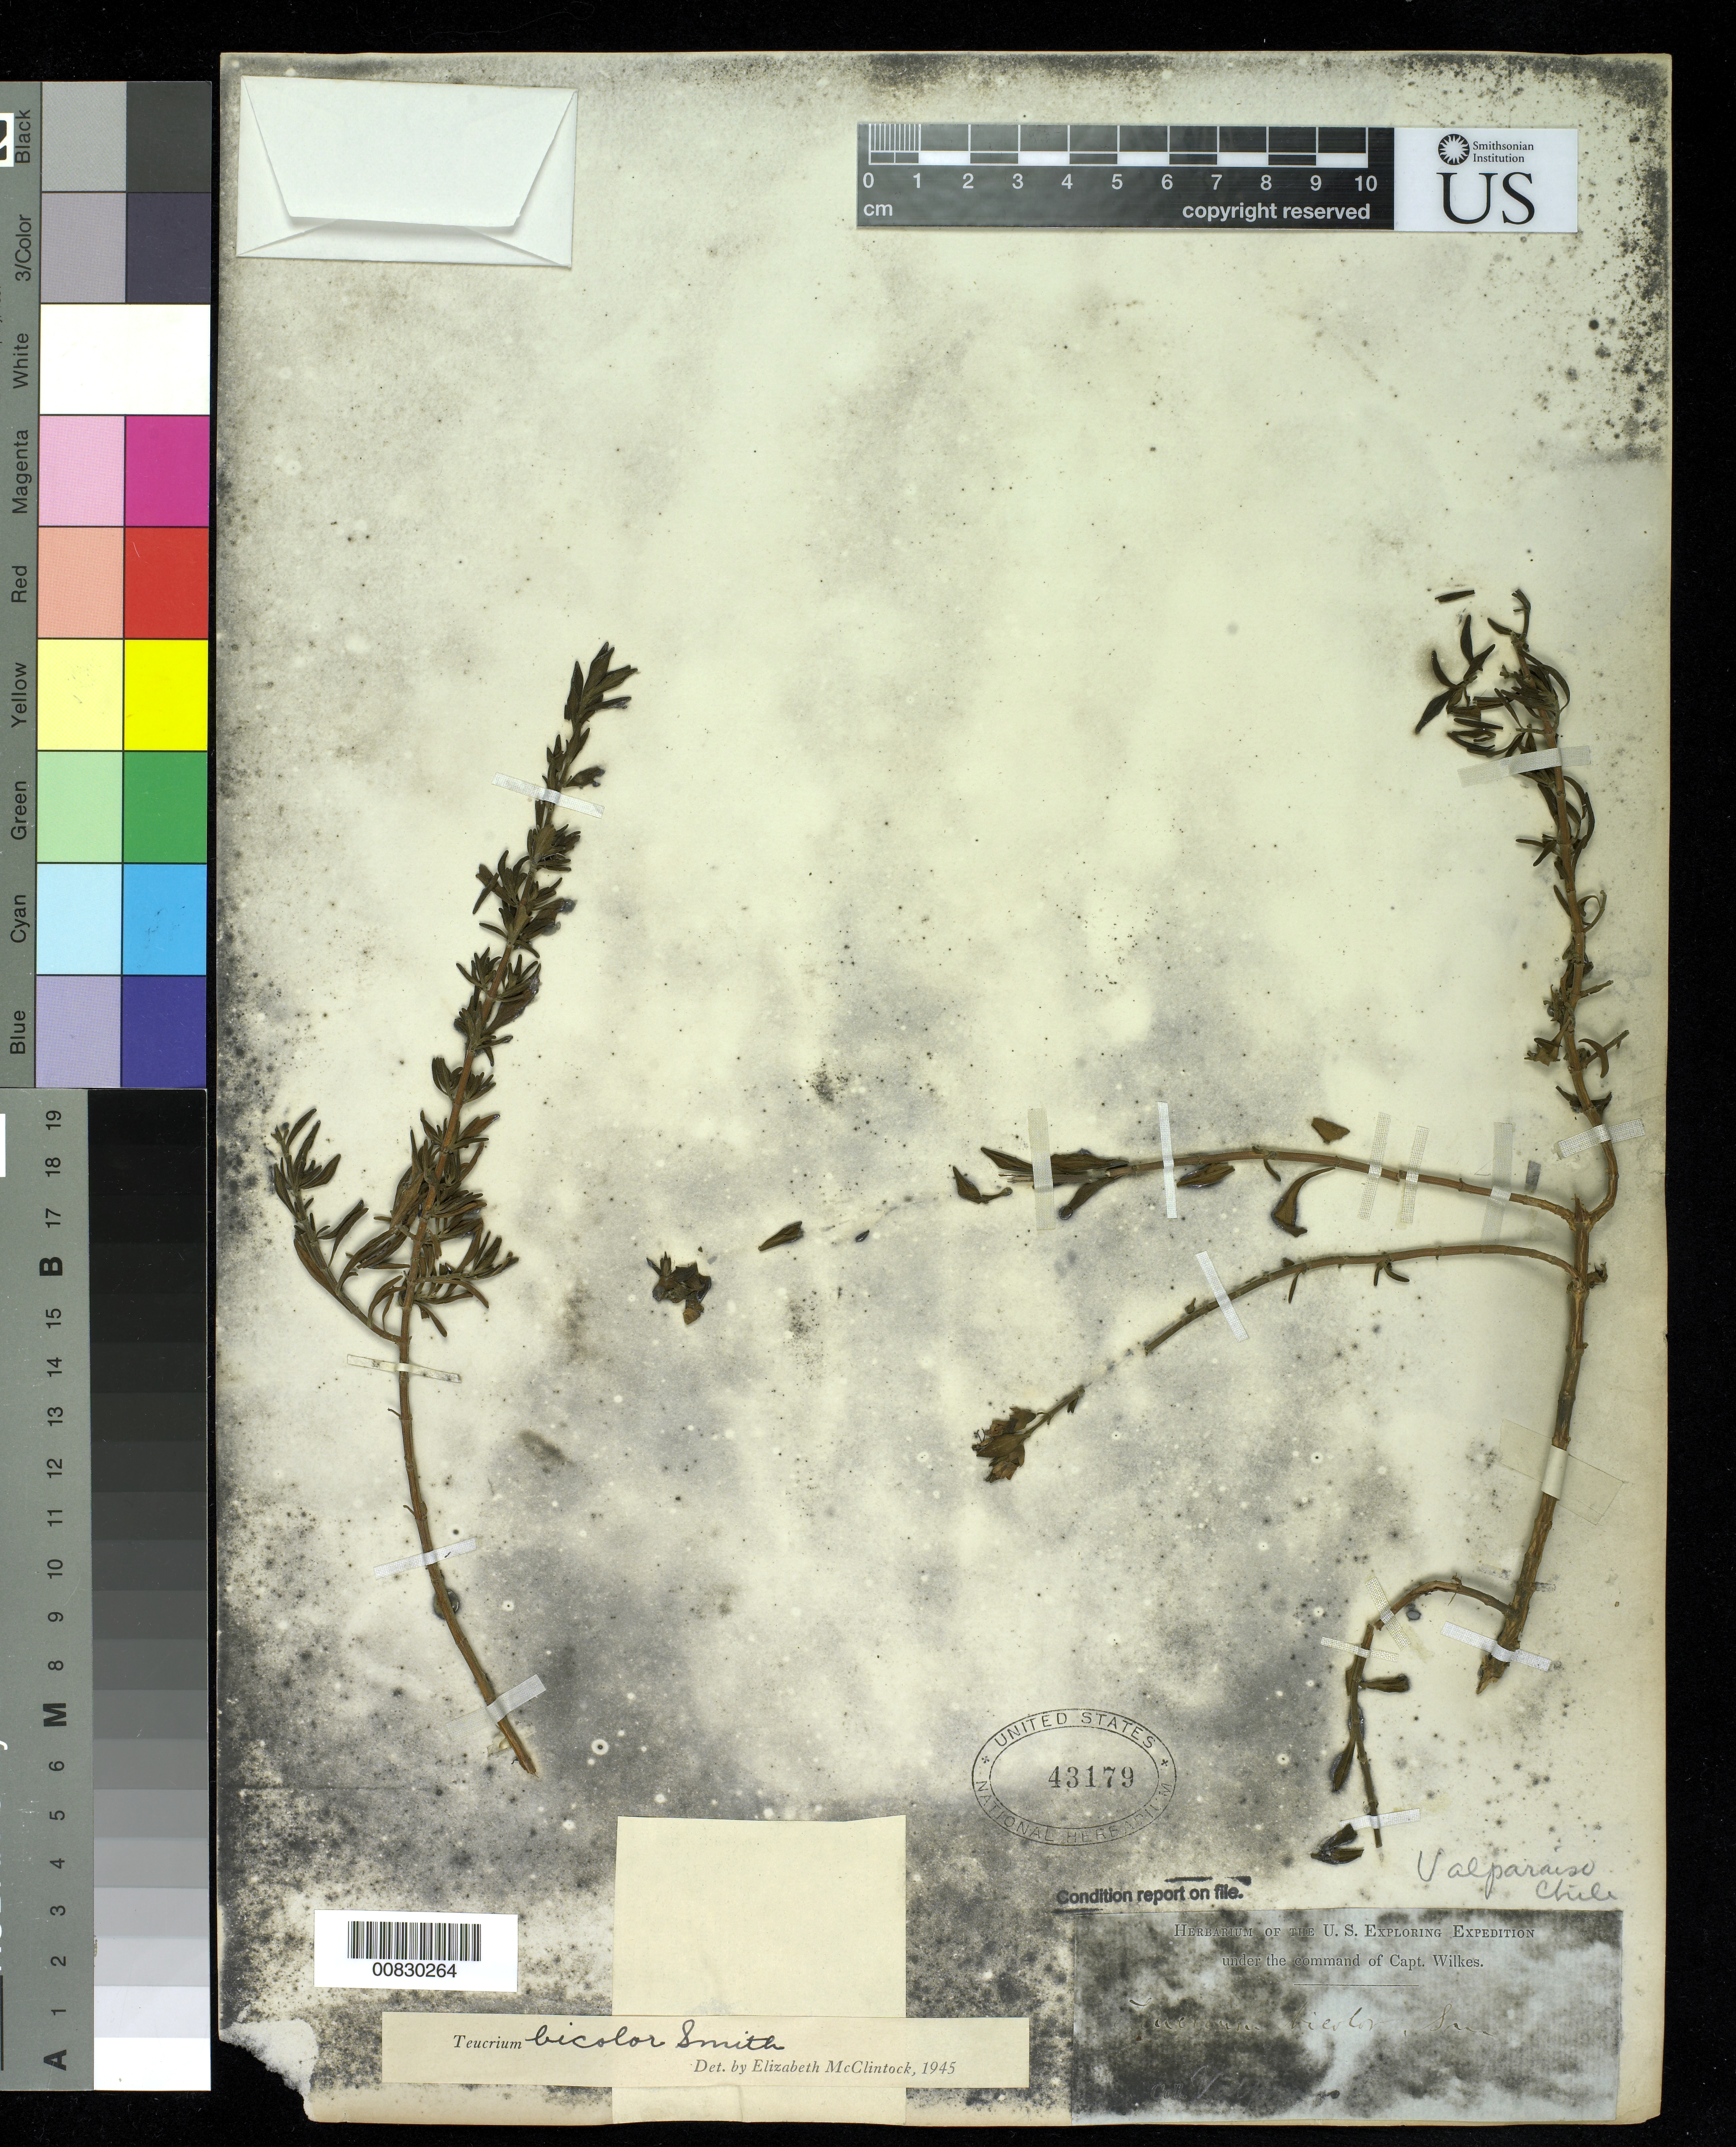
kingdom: Plantae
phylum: Tracheophyta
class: Magnoliopsida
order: Lamiales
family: Lamiaceae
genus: Teucrium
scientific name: Teucrium bicolor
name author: (Sm.) Raf.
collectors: Wilkes Explor. Exped.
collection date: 1838/1842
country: Chile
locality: Valparaiso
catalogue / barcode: US 43179